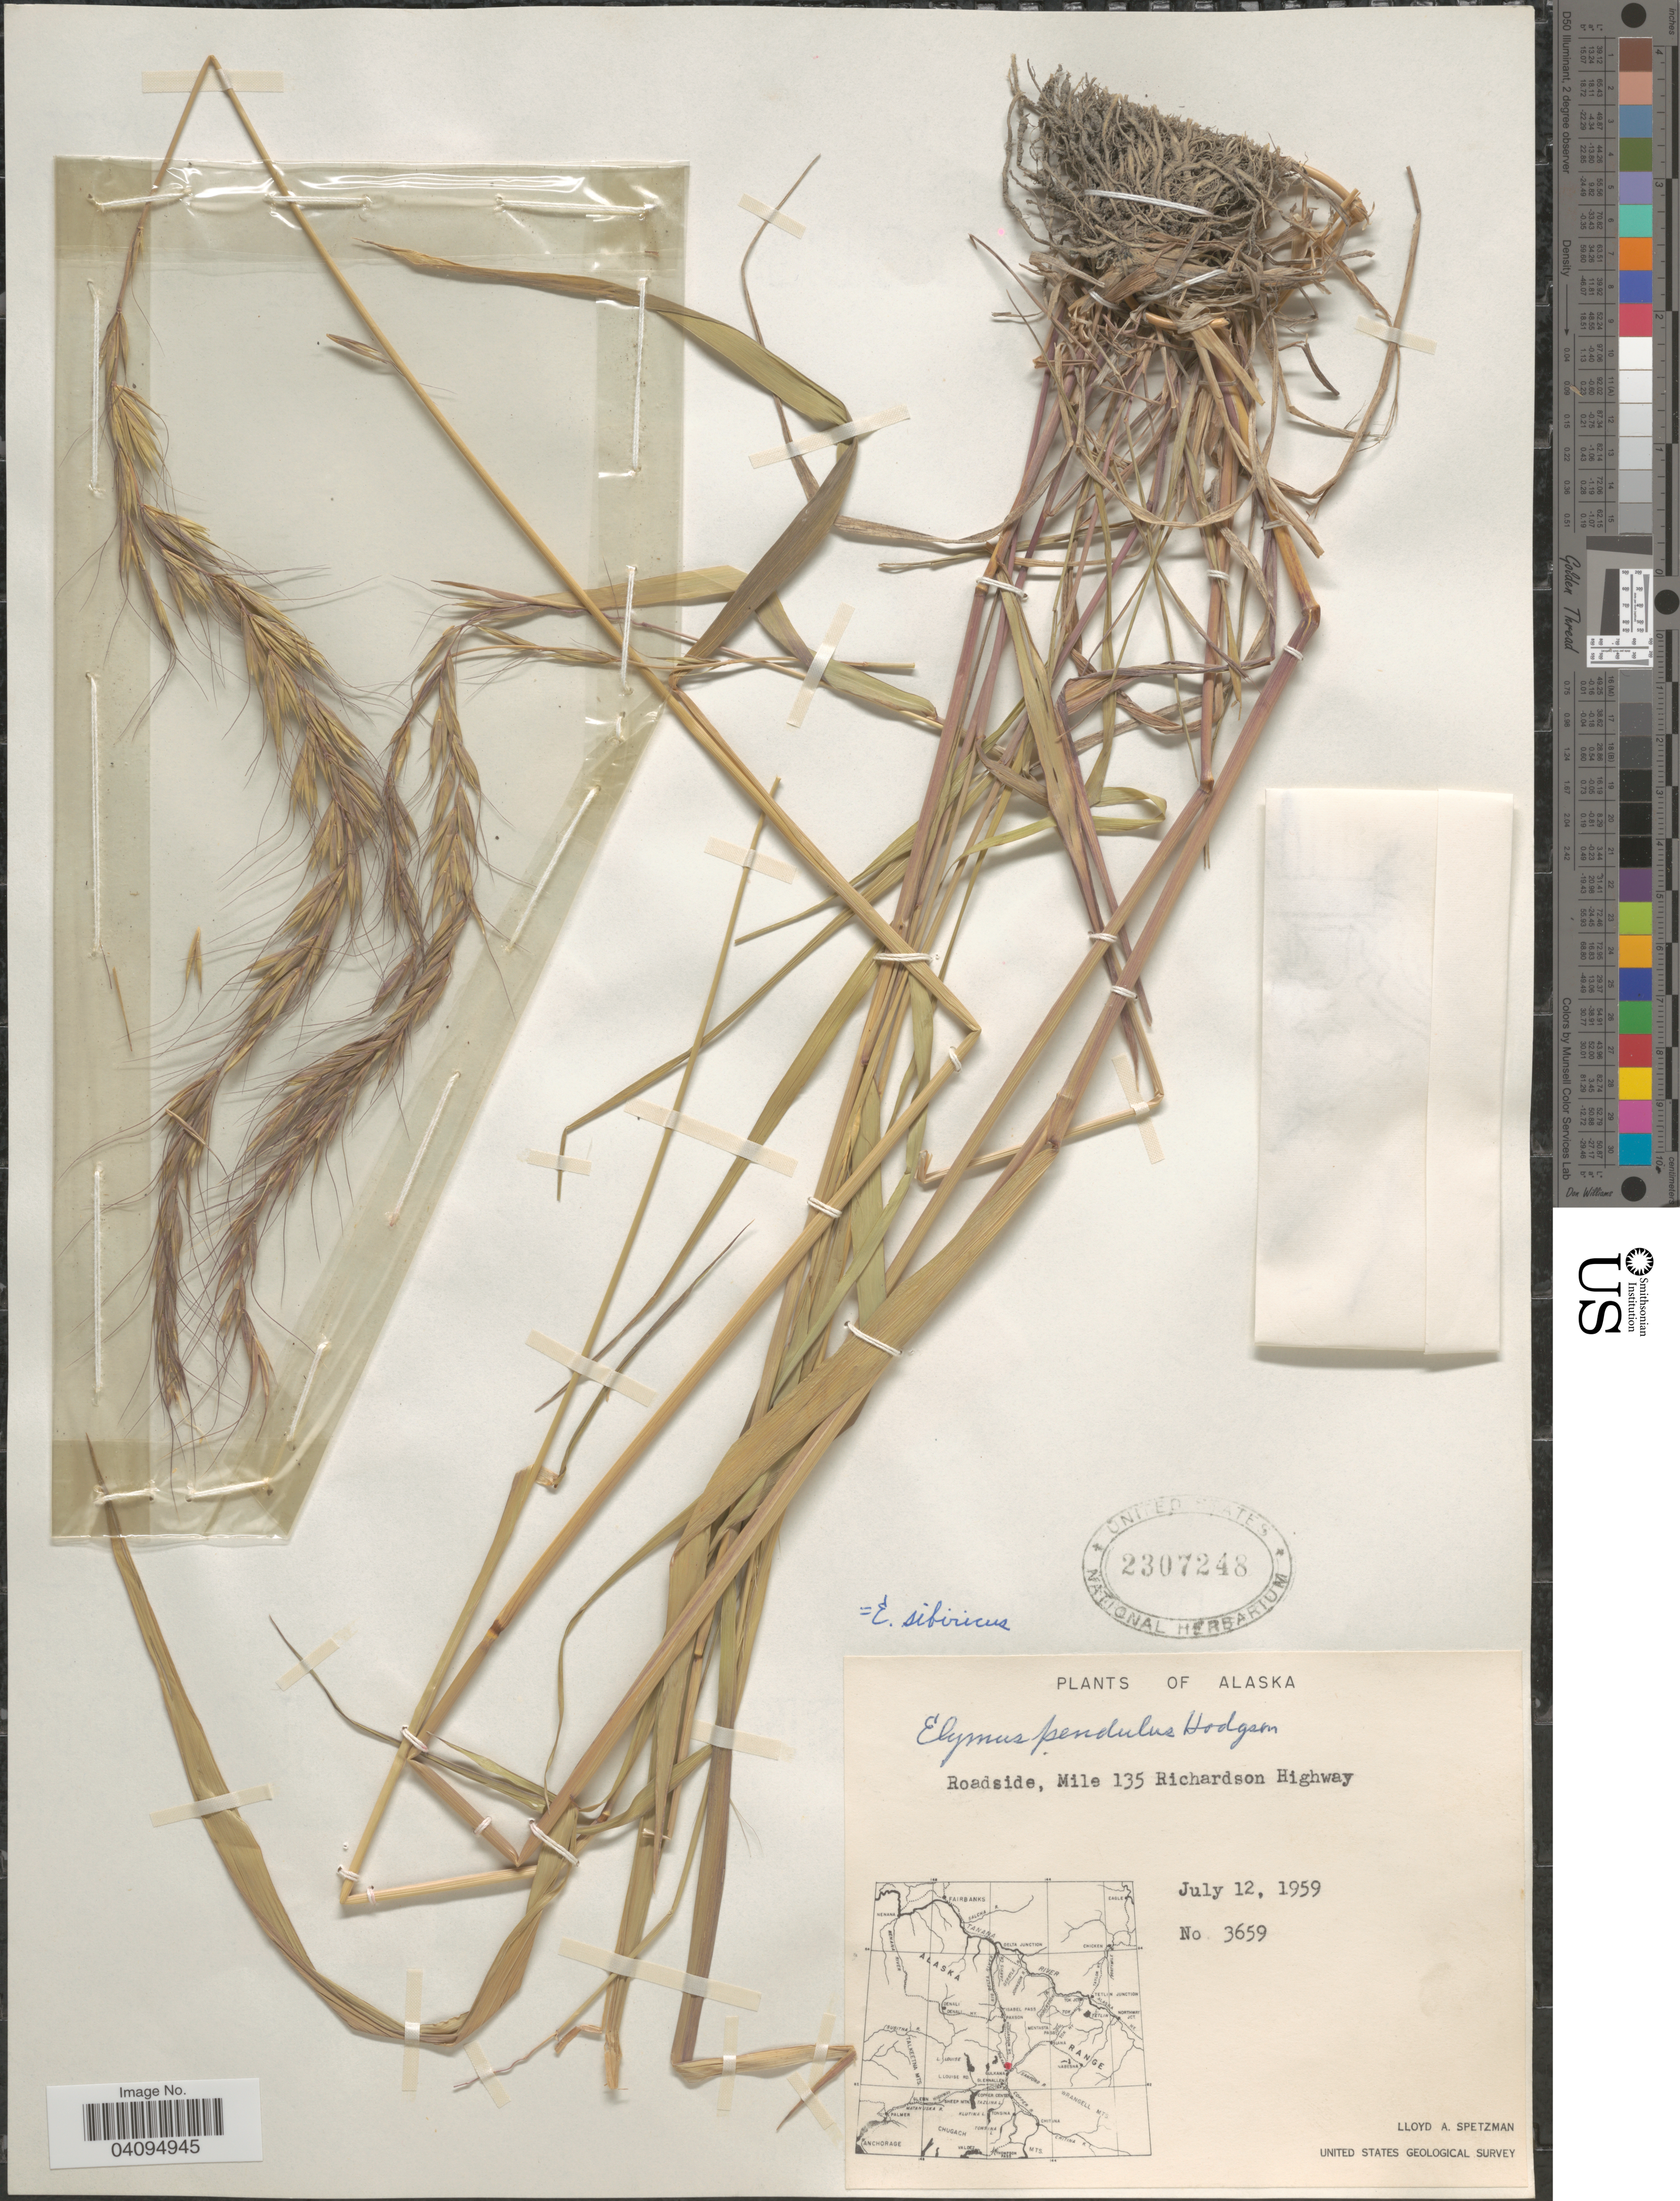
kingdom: Plantae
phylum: Tracheophyta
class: Liliopsida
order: Poales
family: Poaceae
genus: Elymus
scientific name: Elymus sierrae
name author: Gould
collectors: L. Spetzman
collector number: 3659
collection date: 1959-07-12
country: United States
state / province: Alaska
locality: Roadside, Mile 135 Richardson Highway.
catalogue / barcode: US 2307248